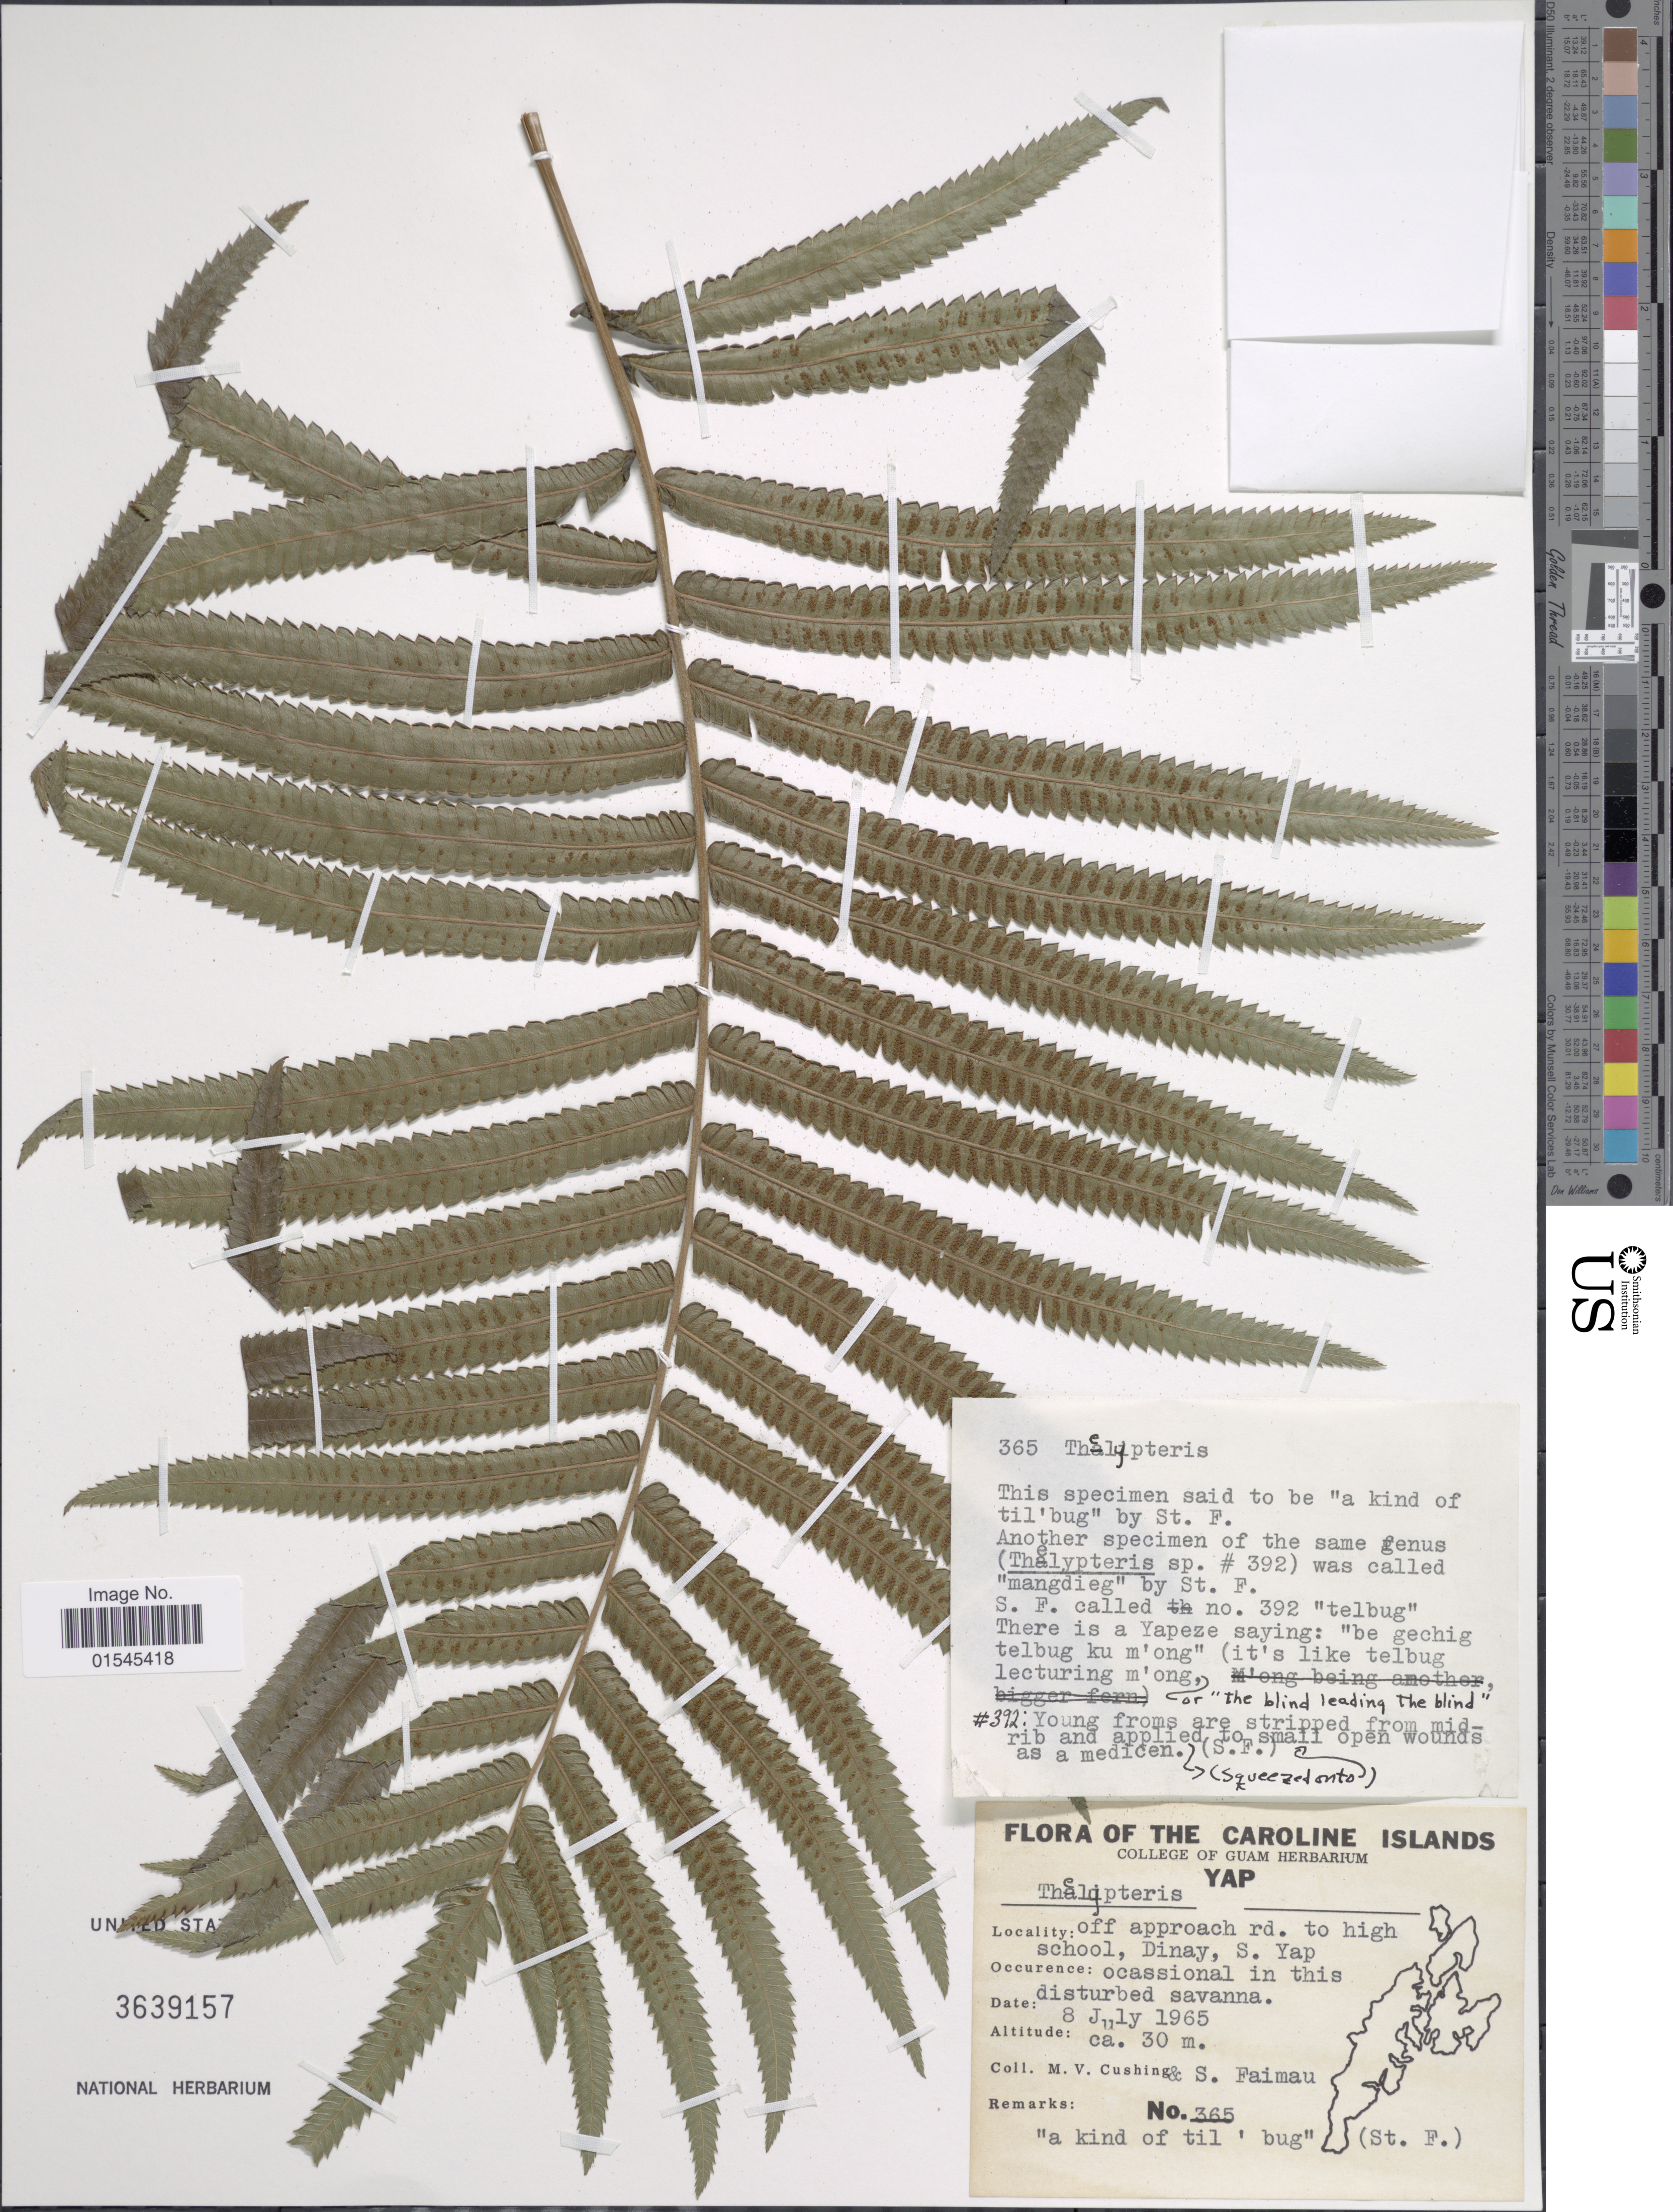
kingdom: Plantae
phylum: Tracheophyta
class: Polypodiopsida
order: Polypodiales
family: Thelypteridaceae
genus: Sphaerostephanos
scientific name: Sphaerostephanos unitus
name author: (L.) Holttum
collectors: M. V. Cushing & S. Faimau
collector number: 365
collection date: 1965-07-08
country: Micronesia, Federated States of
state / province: Yap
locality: The Caroline Islands. Yap. Off approach rd. to high school, Dinay, S. Yap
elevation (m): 30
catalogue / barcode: US 3639157